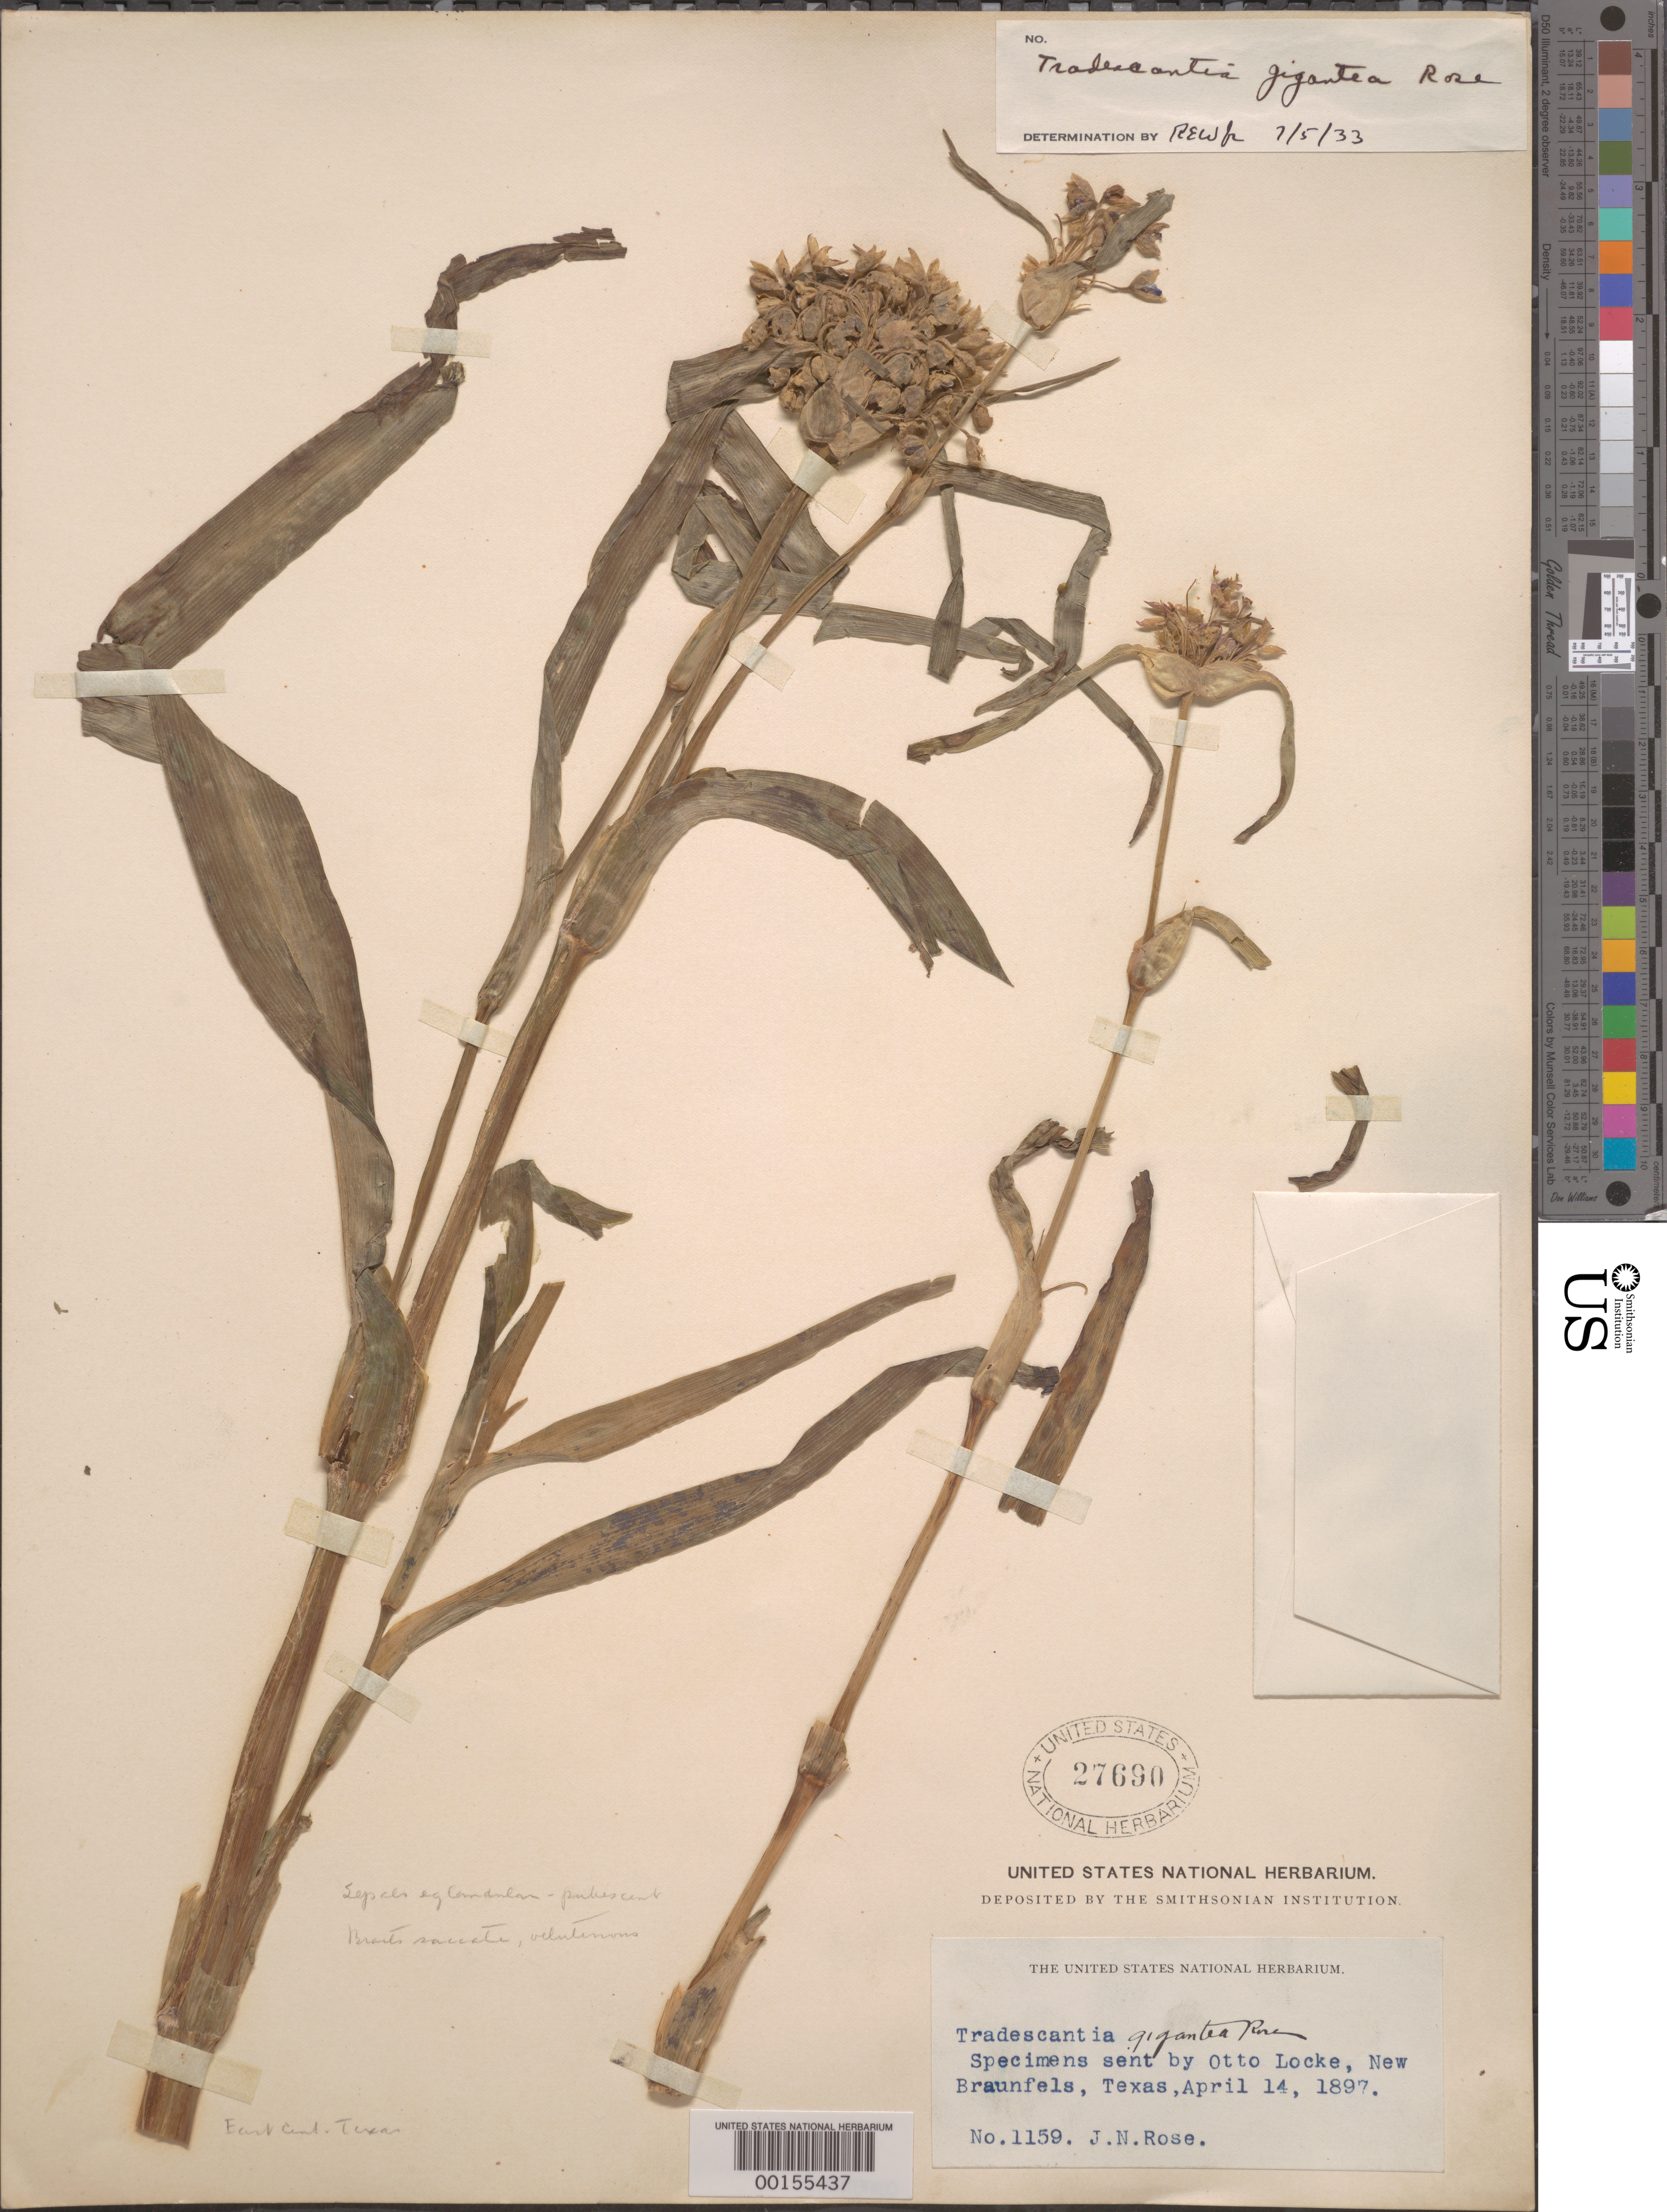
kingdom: Plantae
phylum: Tracheophyta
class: Liliopsida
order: Commelinales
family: Commelinaceae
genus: Tradescantia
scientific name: Tradescantia gigantea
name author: Rose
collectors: J. N. Rose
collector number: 1159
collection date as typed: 14 Apr 1897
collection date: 1897-04-14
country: United States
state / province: Texas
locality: New braunfels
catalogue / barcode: US 27690